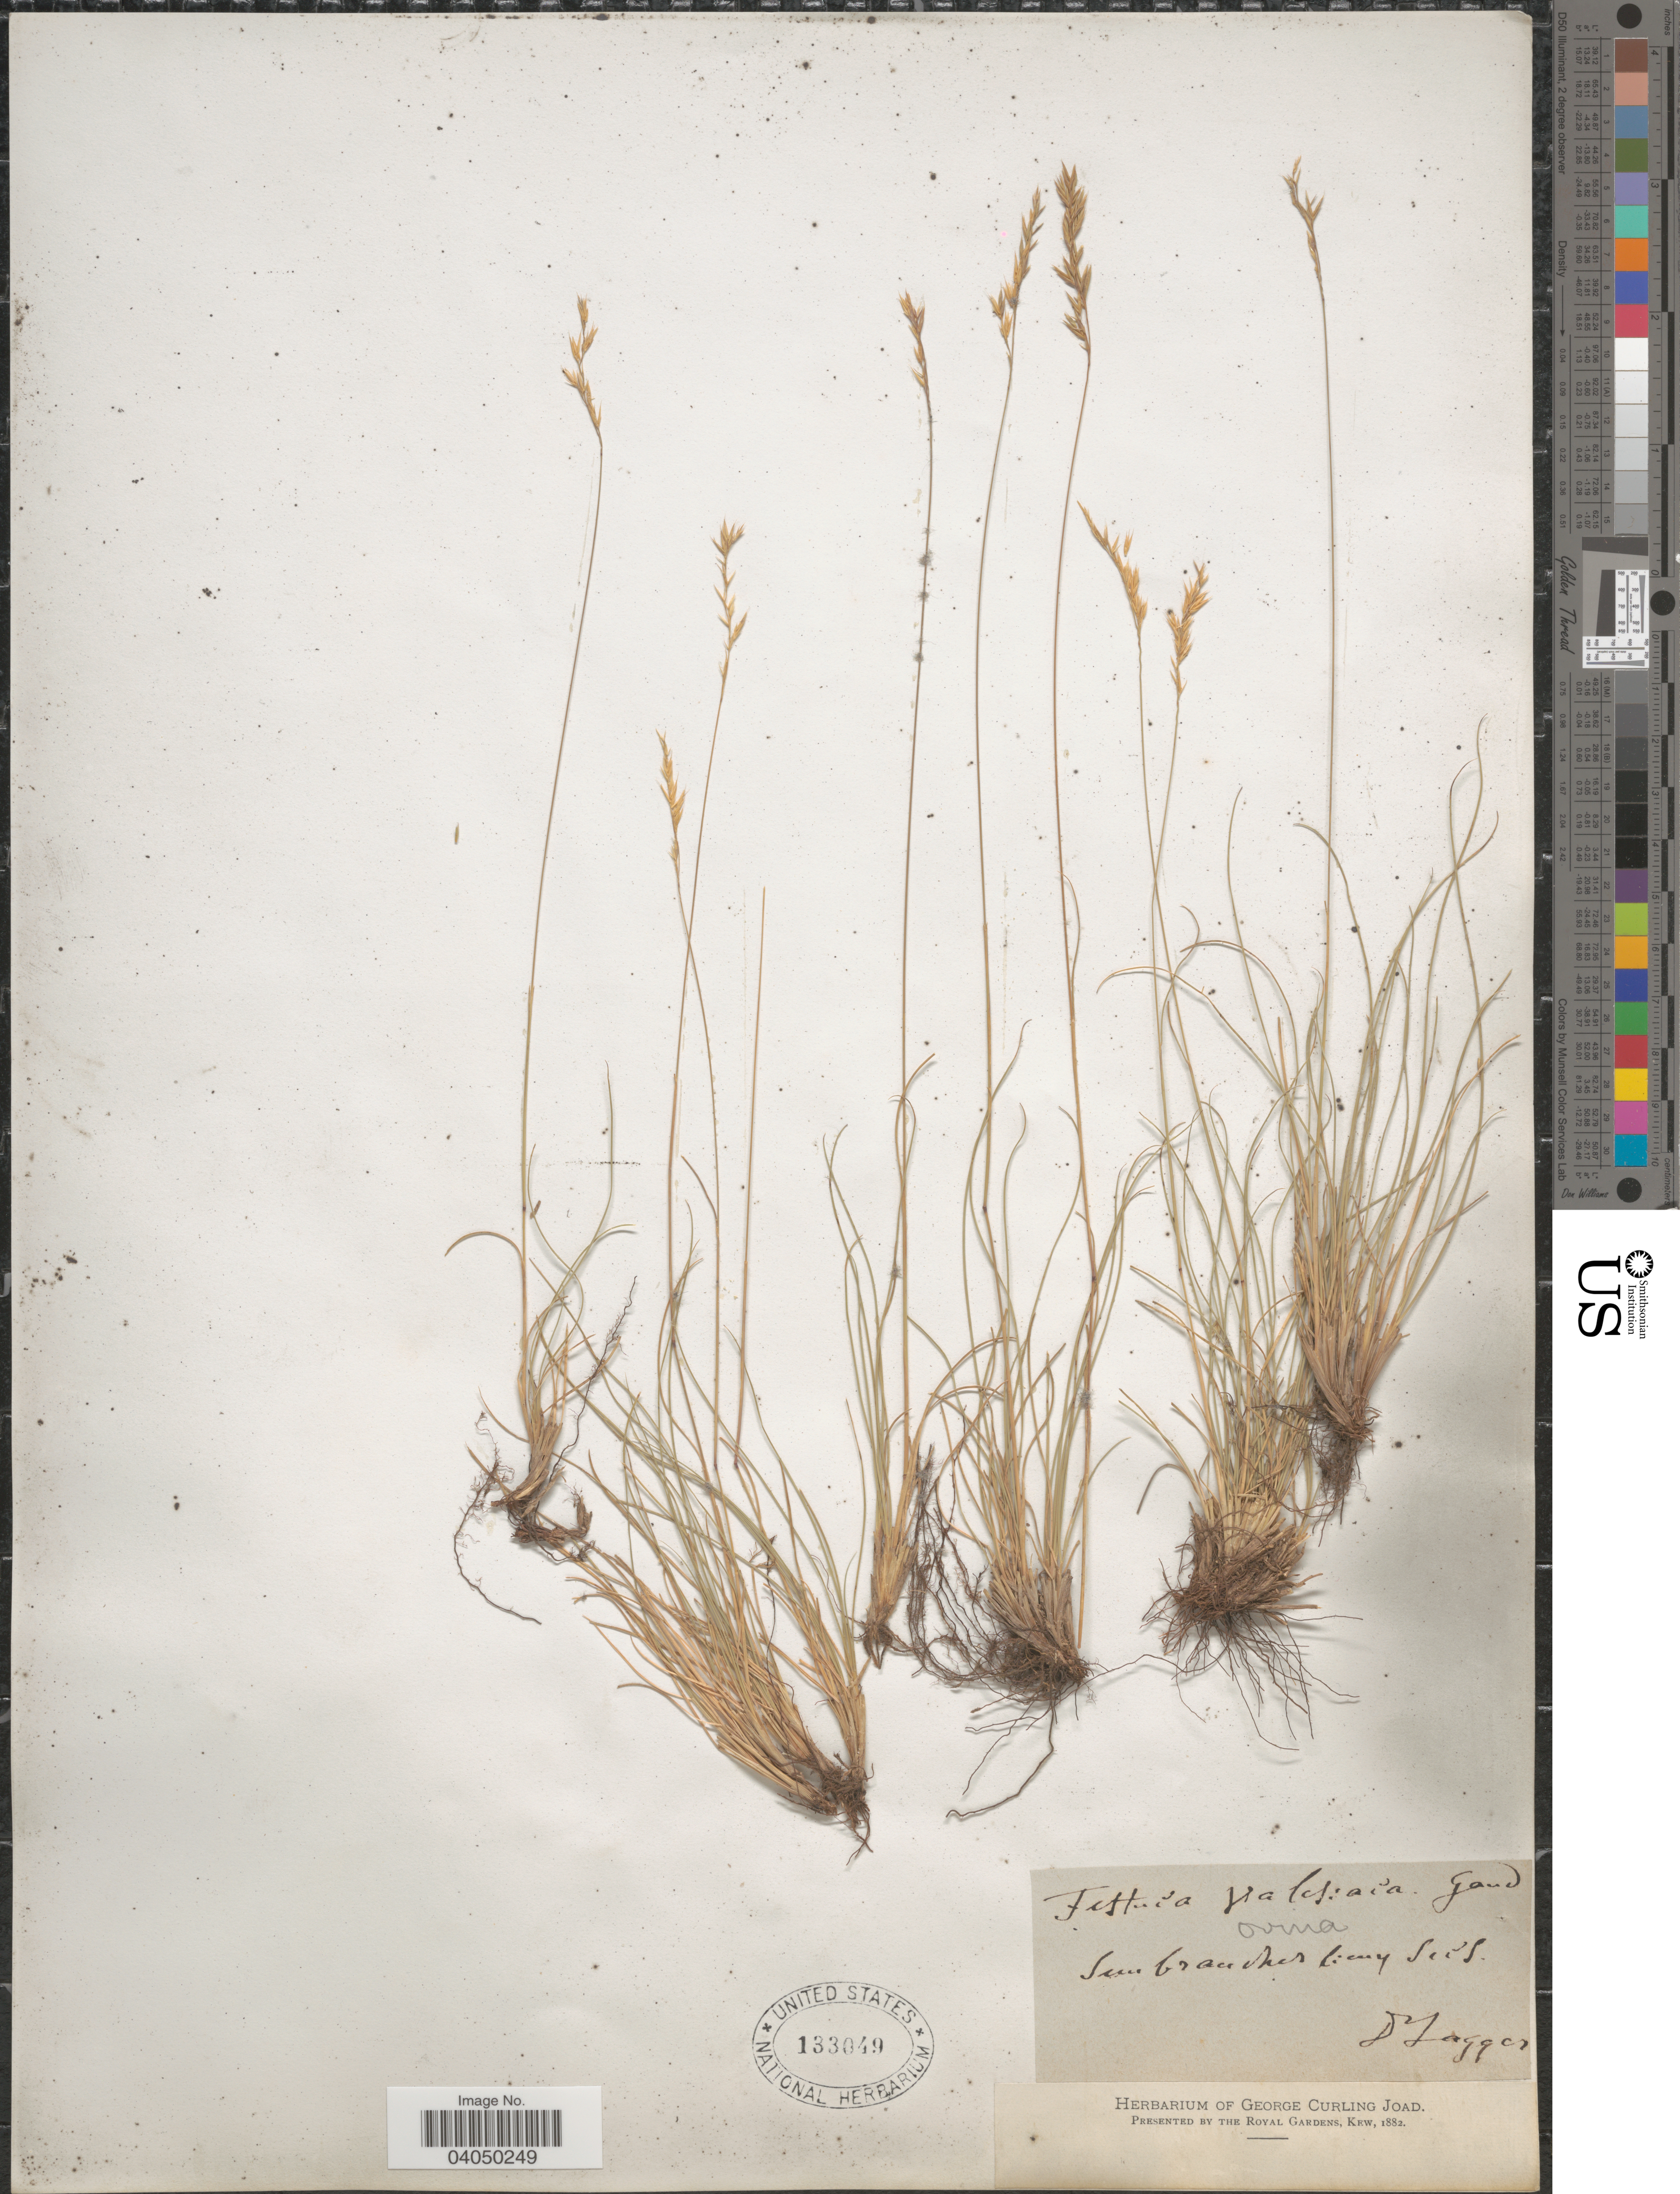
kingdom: Plantae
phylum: Tracheophyta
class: Liliopsida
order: Poales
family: Poaceae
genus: Festuca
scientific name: Festuca valesiaca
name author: Schleich. ex Gaudin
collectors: F. J. Lagger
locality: Sun branches lieux Sies [interpreted].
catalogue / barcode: US 133049